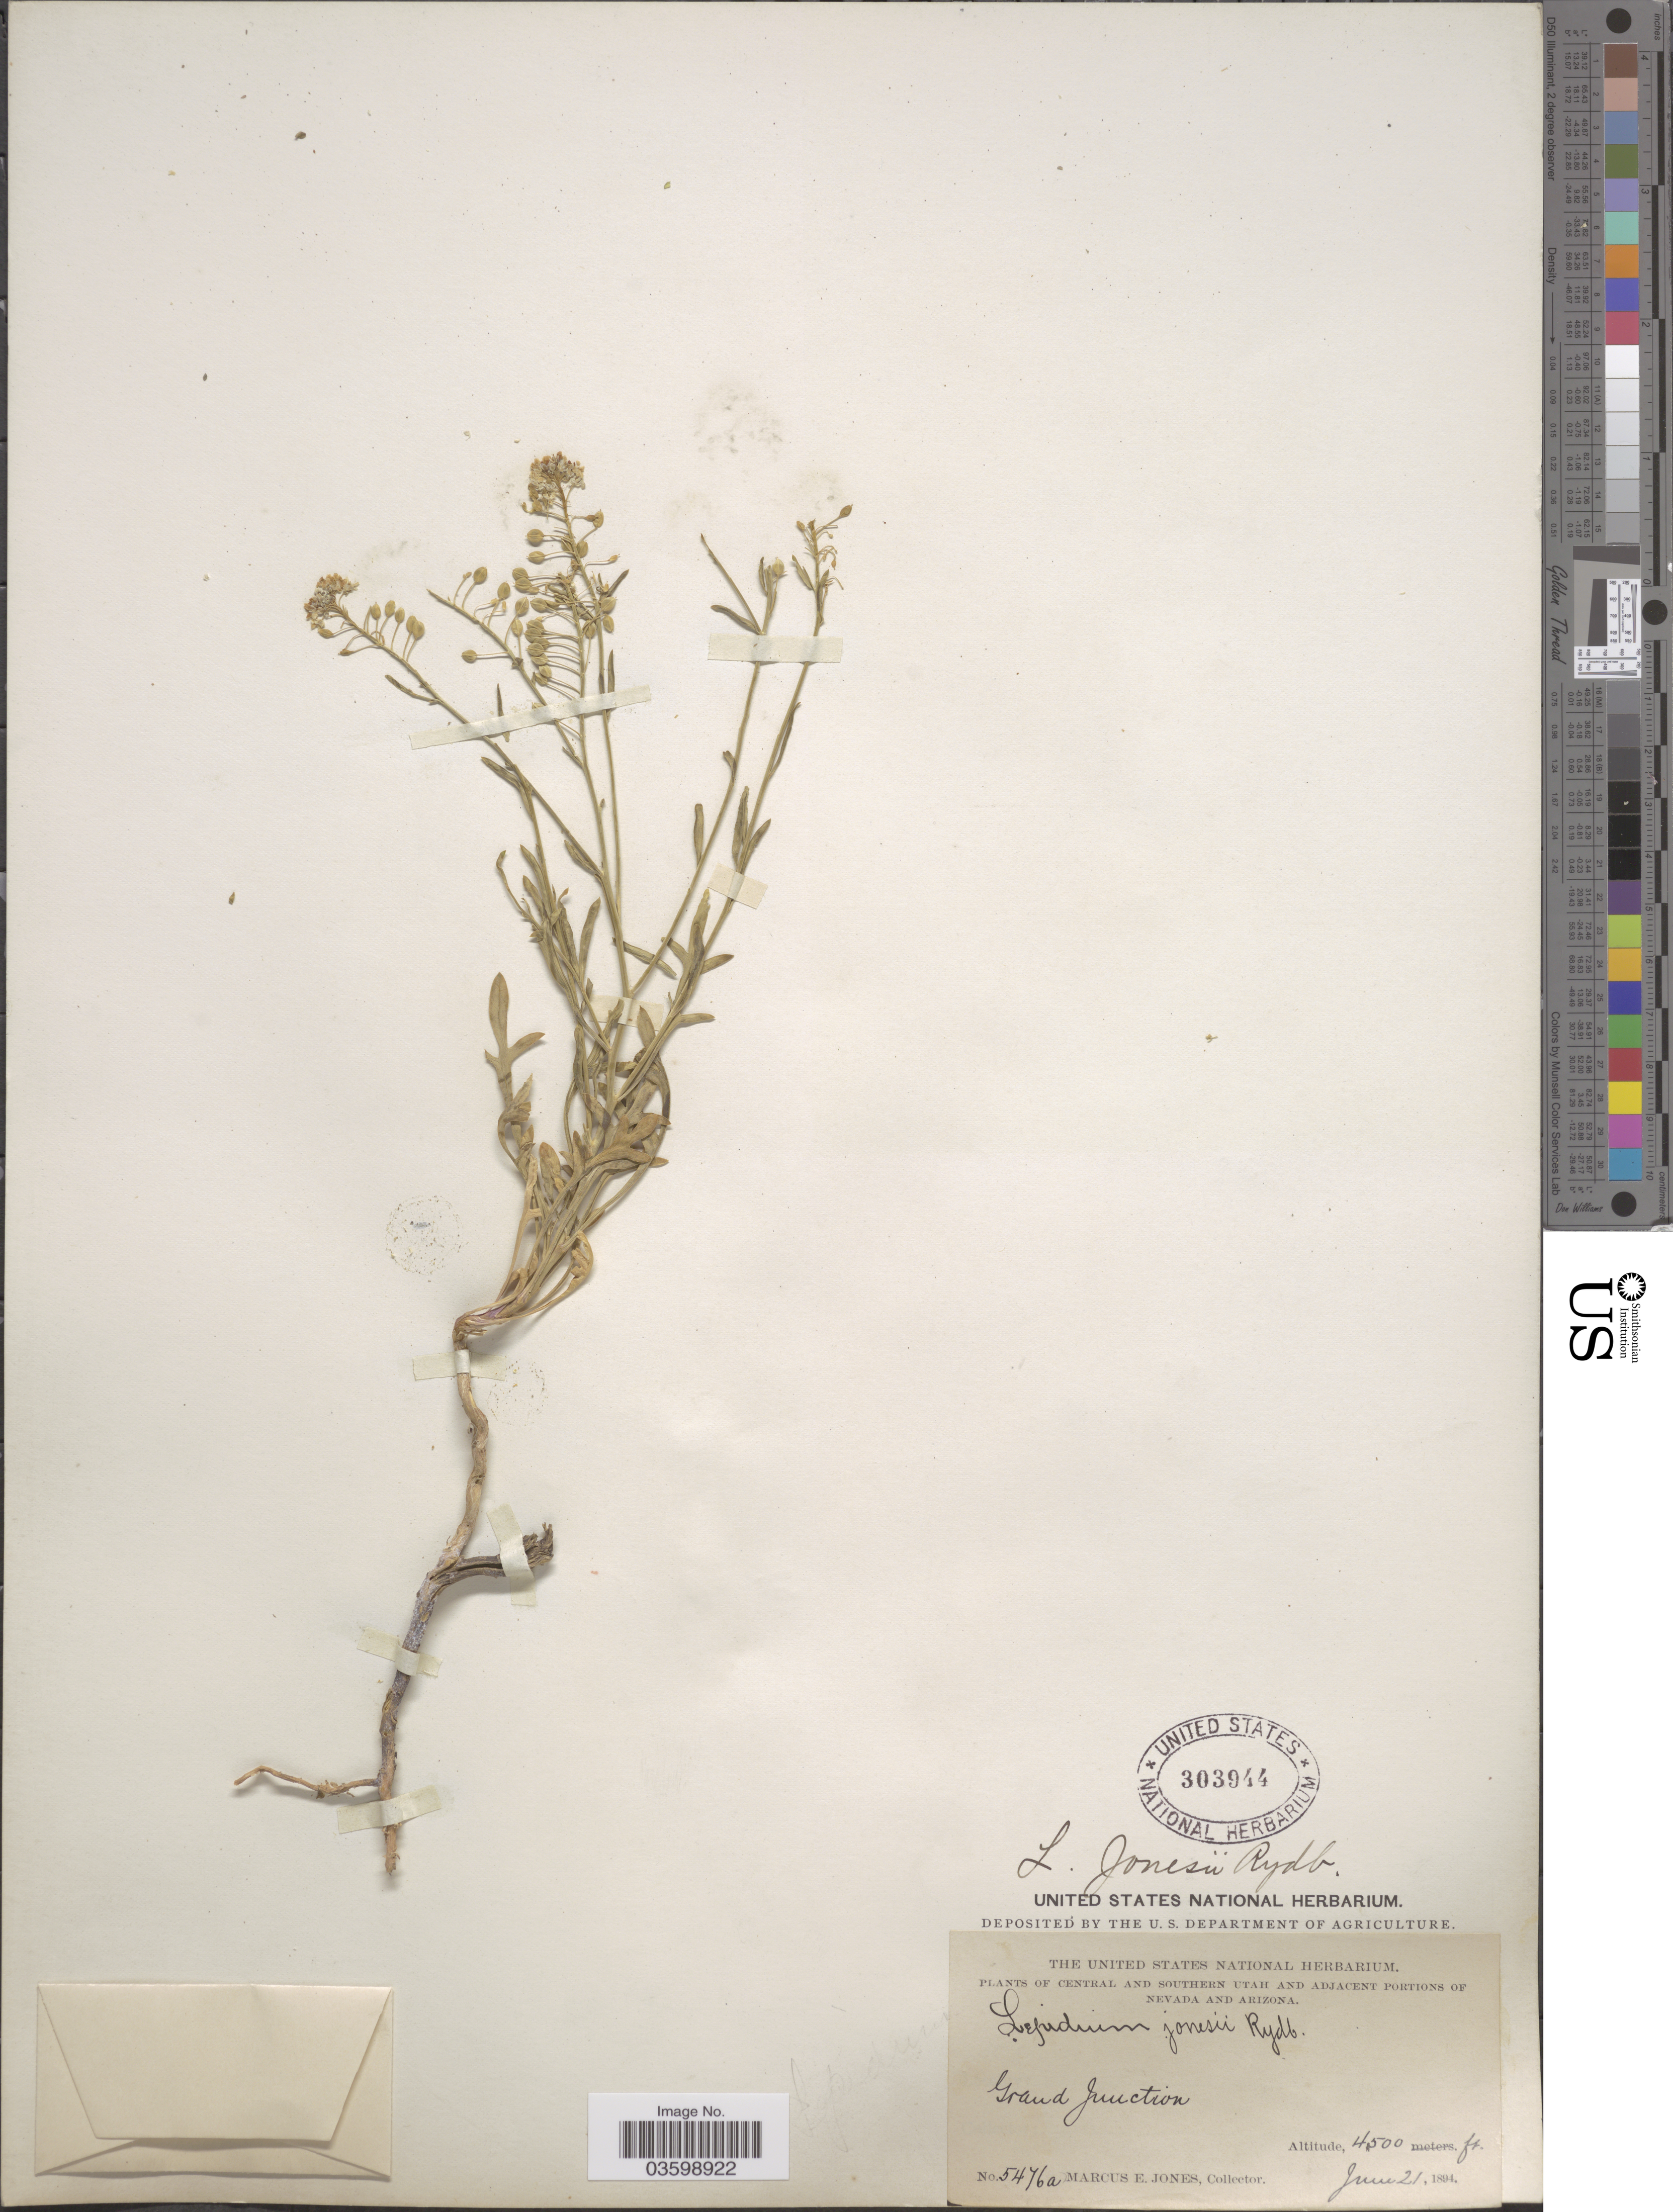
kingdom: Plantae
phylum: Tracheophyta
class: Magnoliopsida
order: Brassicales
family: Brassicaceae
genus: Lepidium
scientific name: Lepidium montanum var. jonesii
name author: (Rydb.) C.L. Hitchc.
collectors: M. E. Jones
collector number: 5476a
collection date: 1894-06-21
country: United States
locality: Central and Southern Utah and adjacent portions of Nevada and Arizona. Grand Junction.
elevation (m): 1372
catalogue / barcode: US 303944